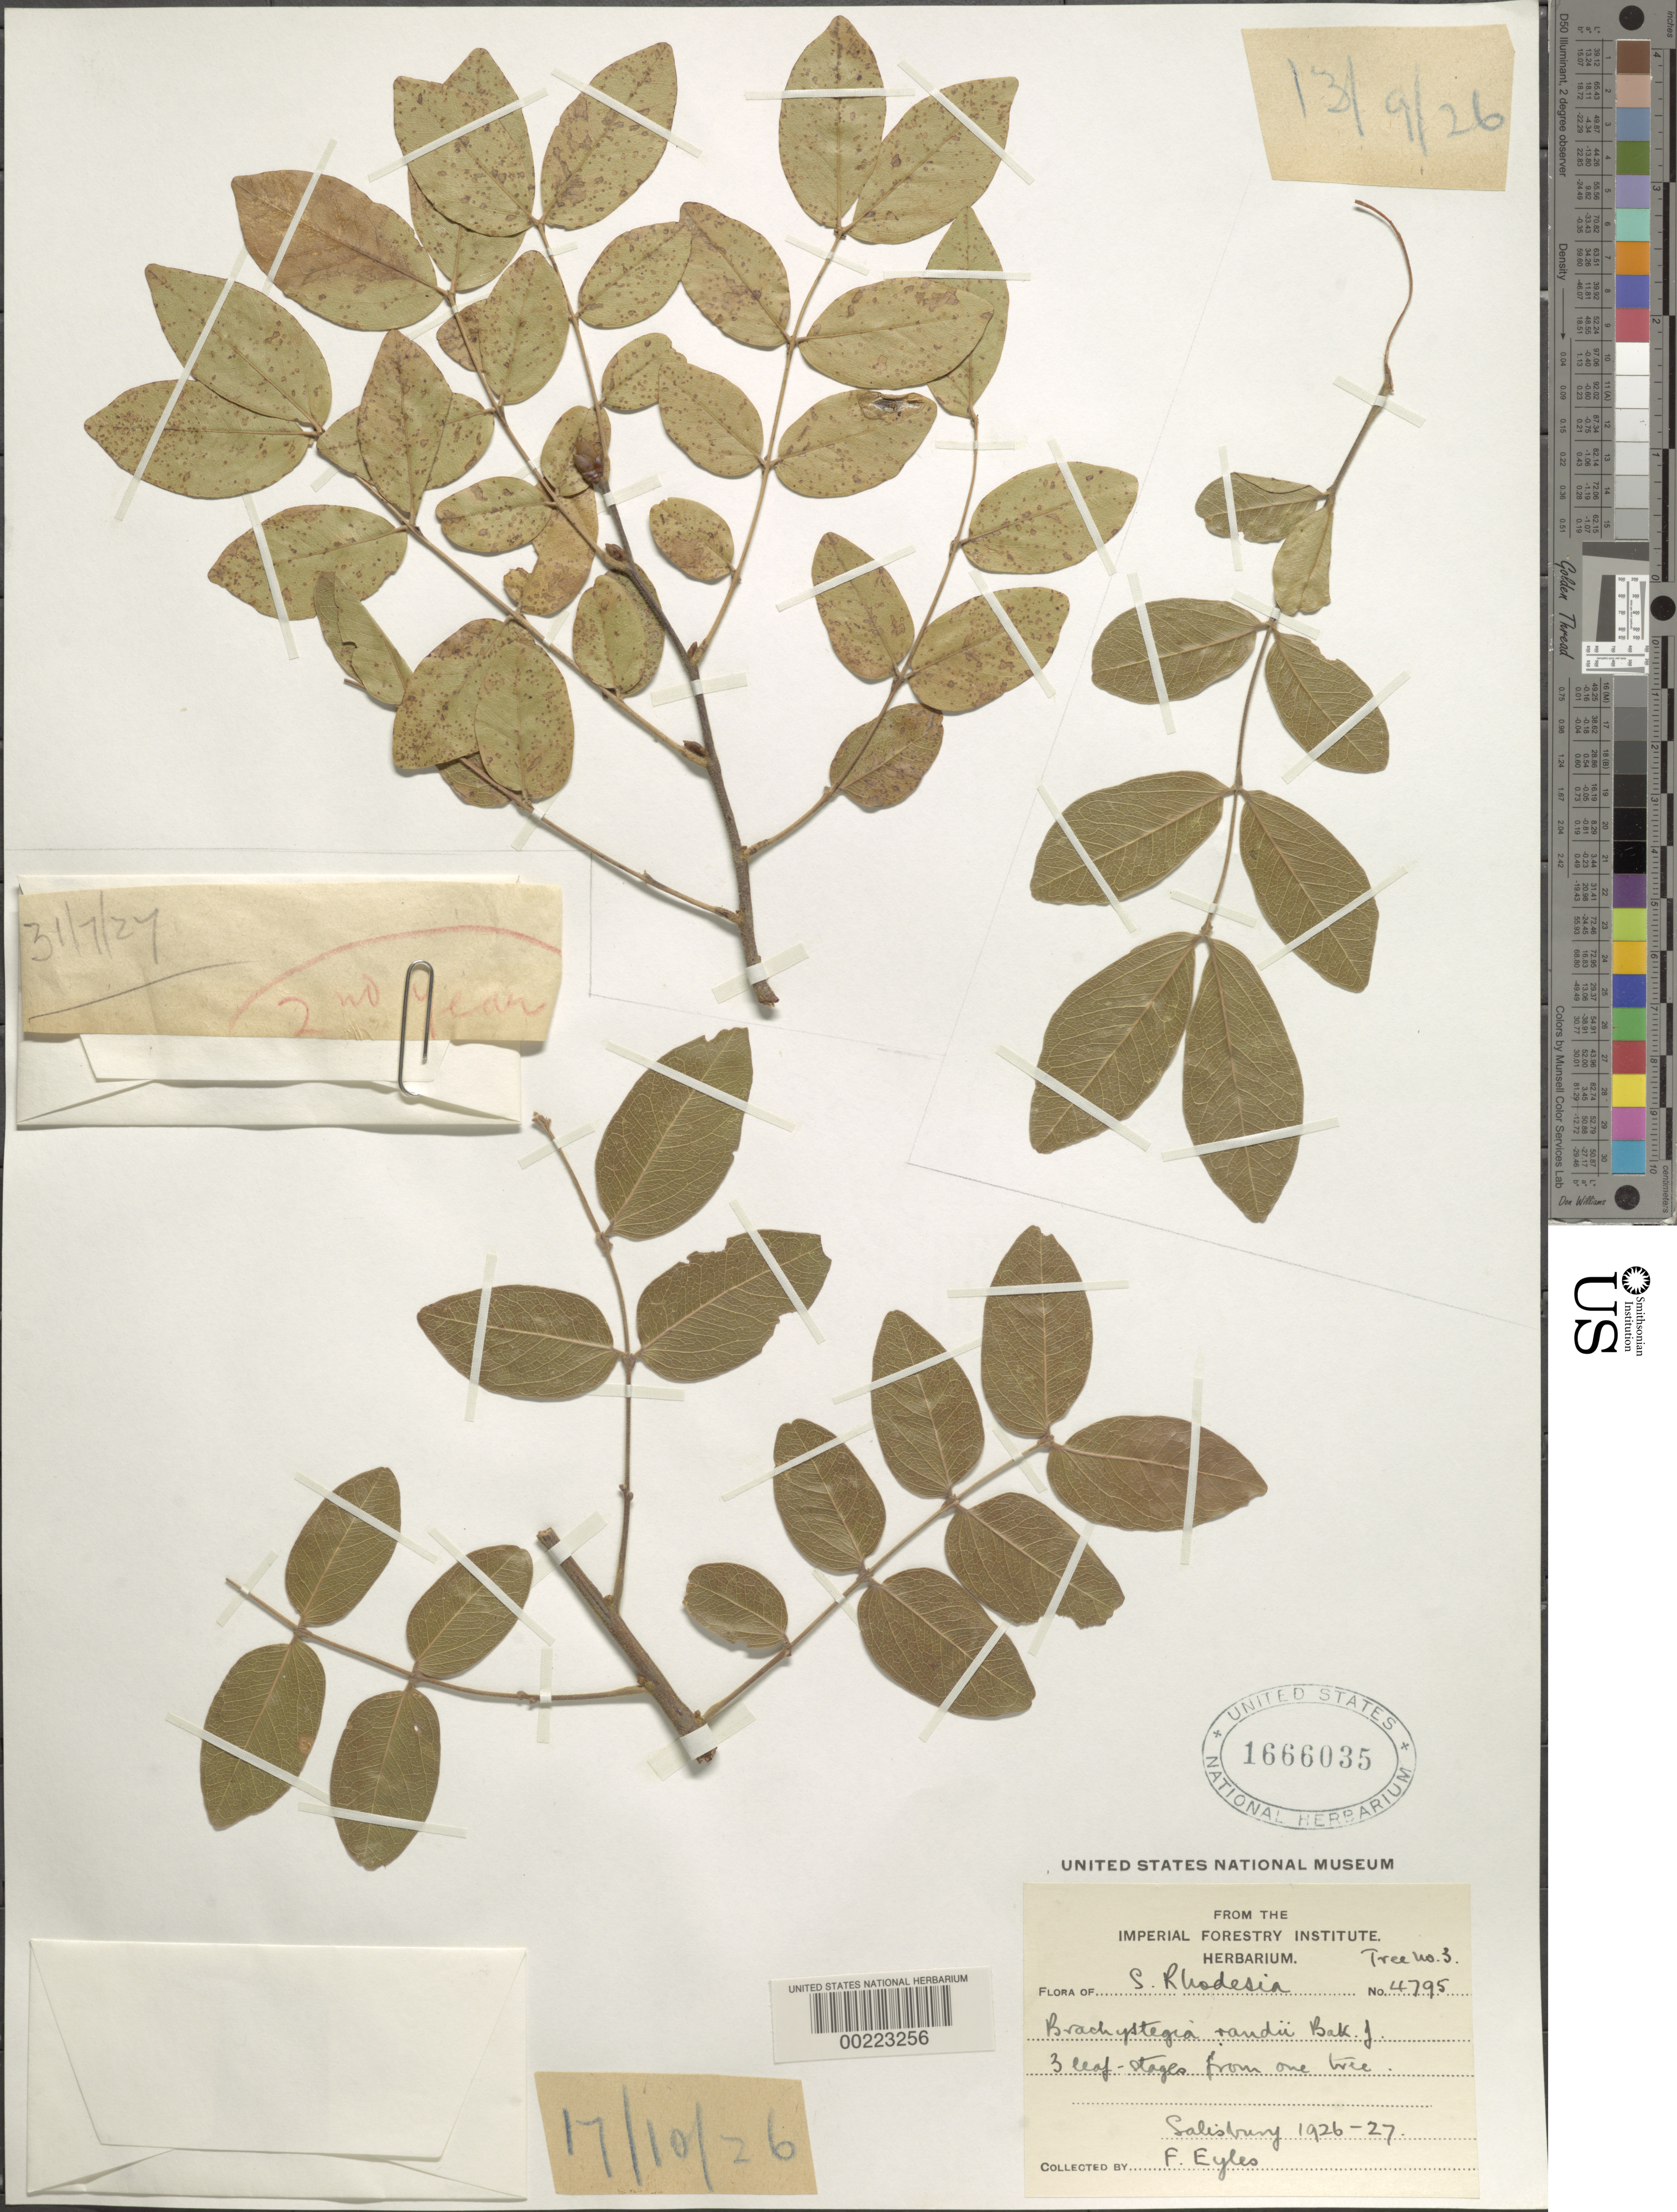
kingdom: Plantae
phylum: Tracheophyta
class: Magnoliopsida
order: Fabales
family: Fabaceae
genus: Brachystegia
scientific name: Brachystegia randii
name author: Baker f.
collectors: F. Eyles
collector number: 4795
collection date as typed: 1926 to -- -- 1927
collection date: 1926/1927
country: Zambia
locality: Salisbury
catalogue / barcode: US 1666035